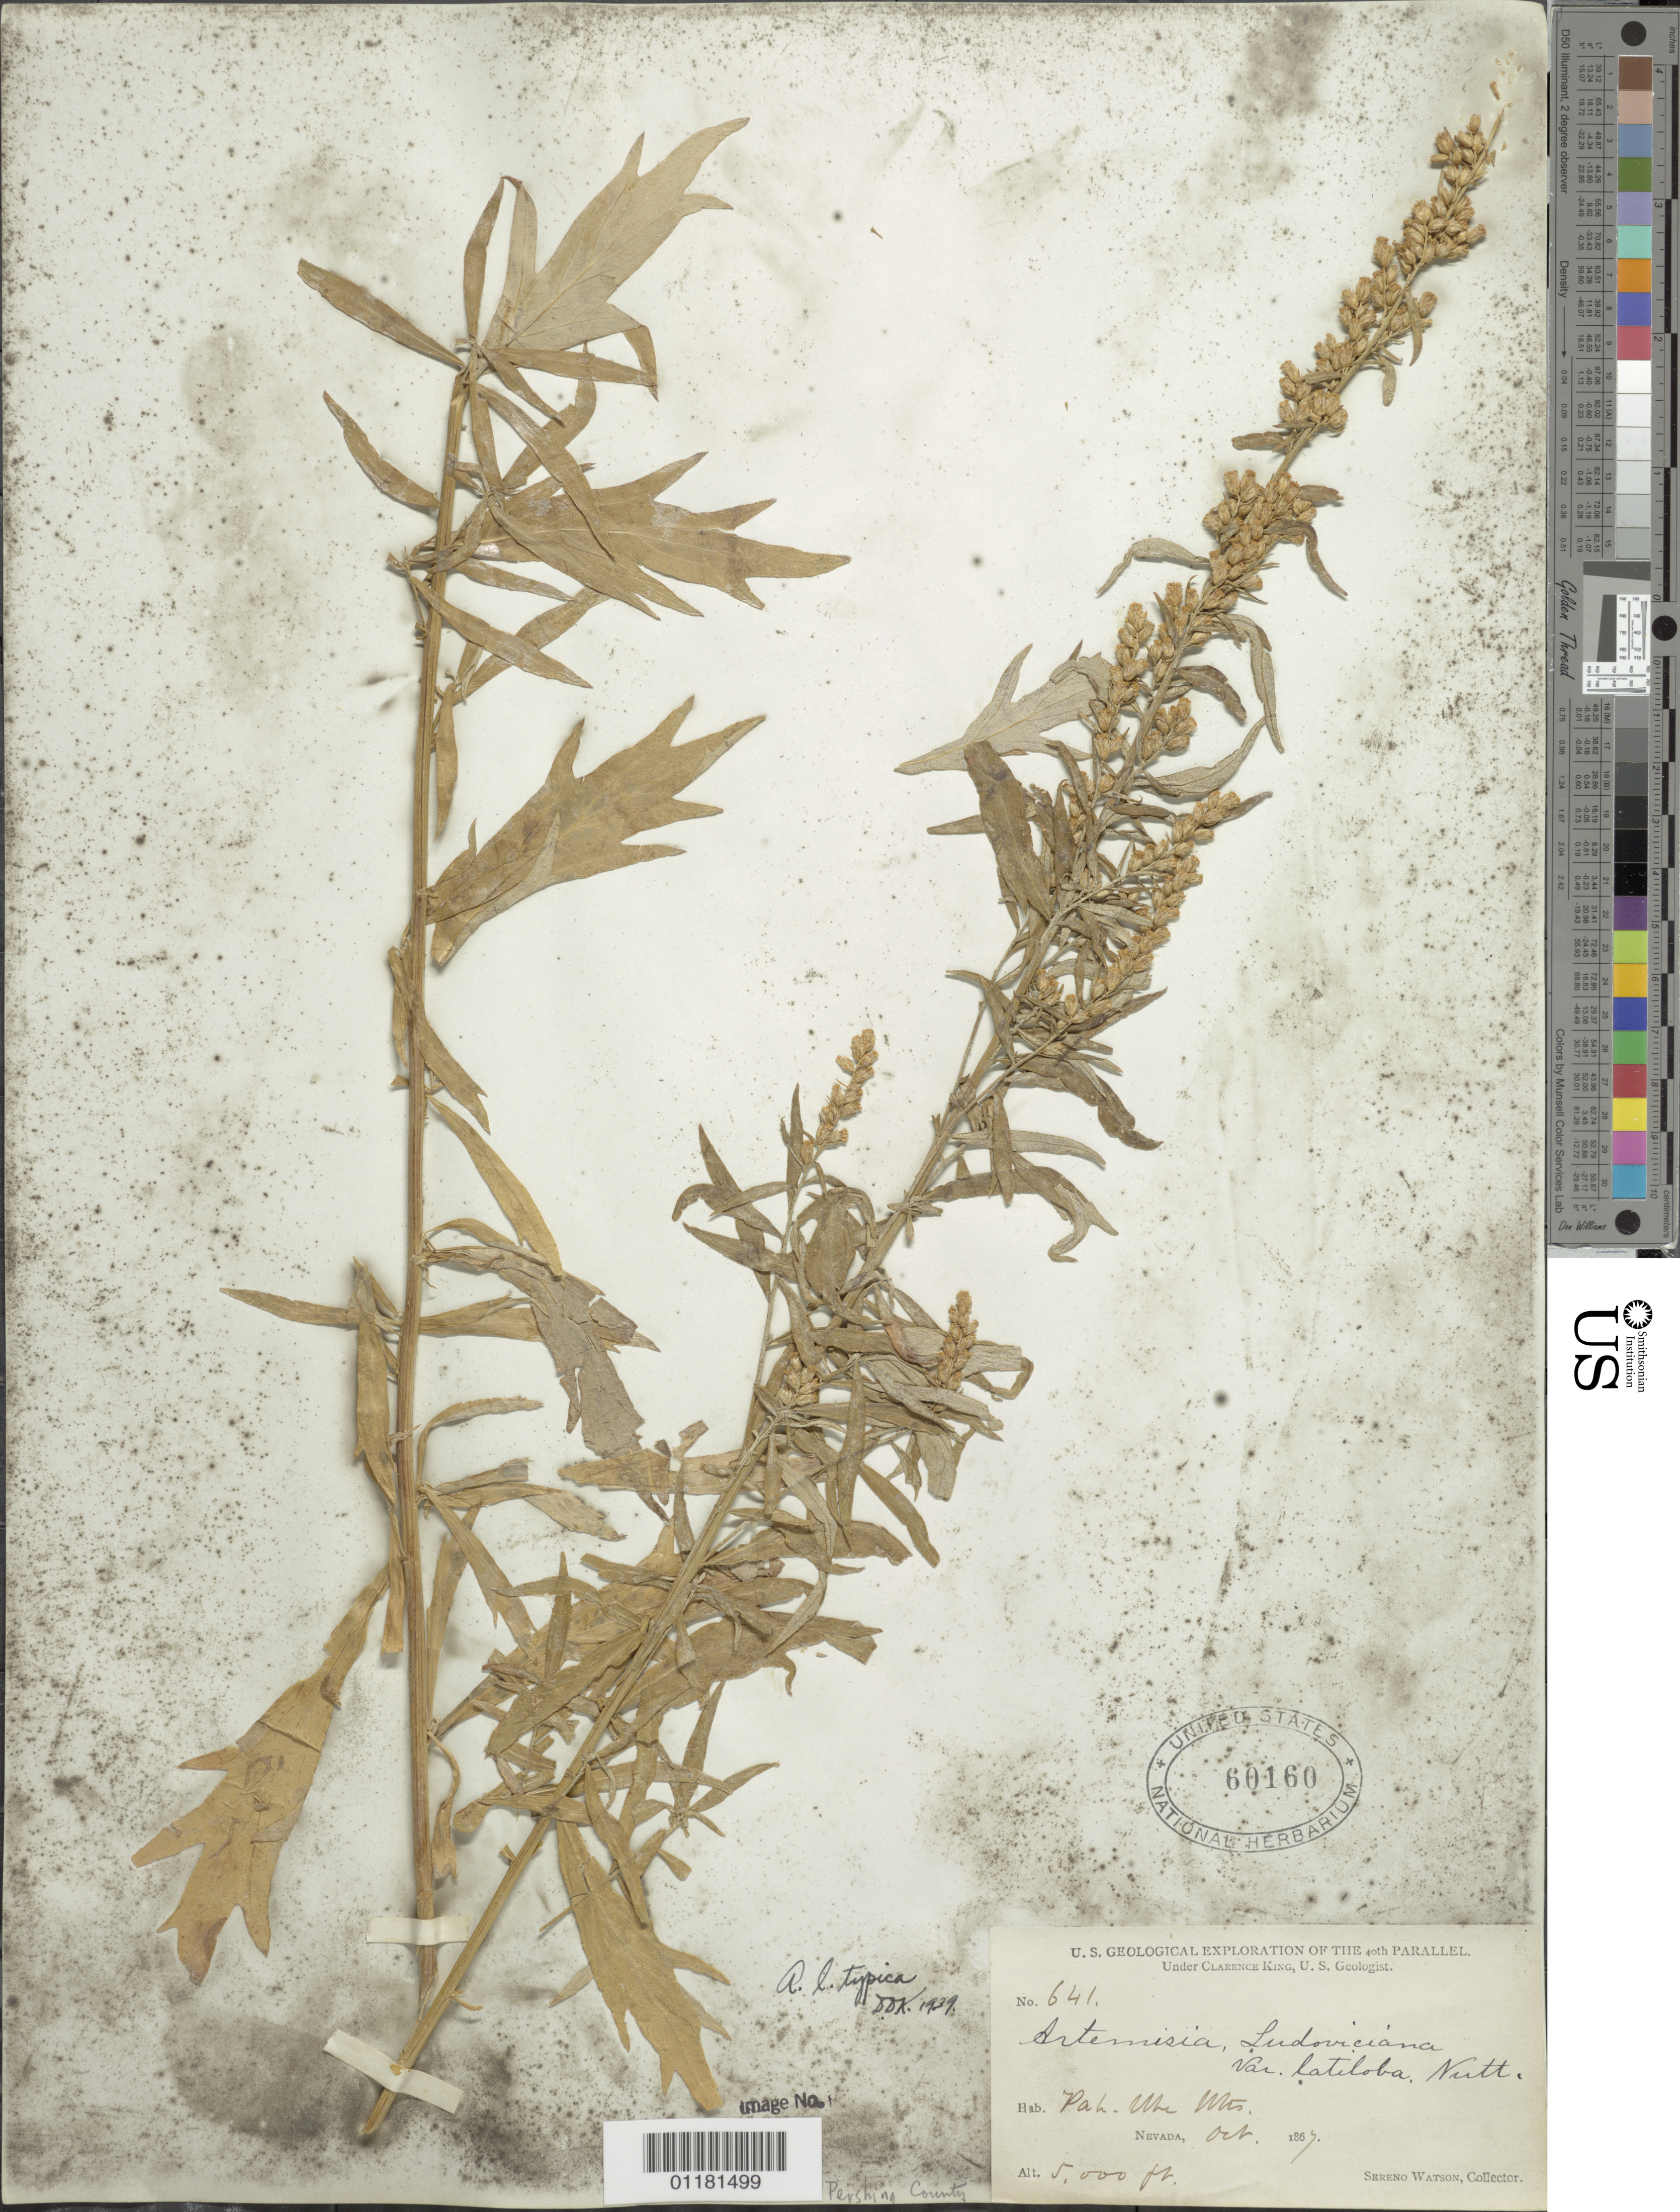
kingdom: Plantae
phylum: Tracheophyta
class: Magnoliopsida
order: Asterales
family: Asteraceae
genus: Artemisia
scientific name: Artemisia ludoviciana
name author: Nutt.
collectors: S. Watson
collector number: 641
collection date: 1867-10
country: United States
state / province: Nevada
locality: Pah-Ute Mts.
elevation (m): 1524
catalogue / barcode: US 60160